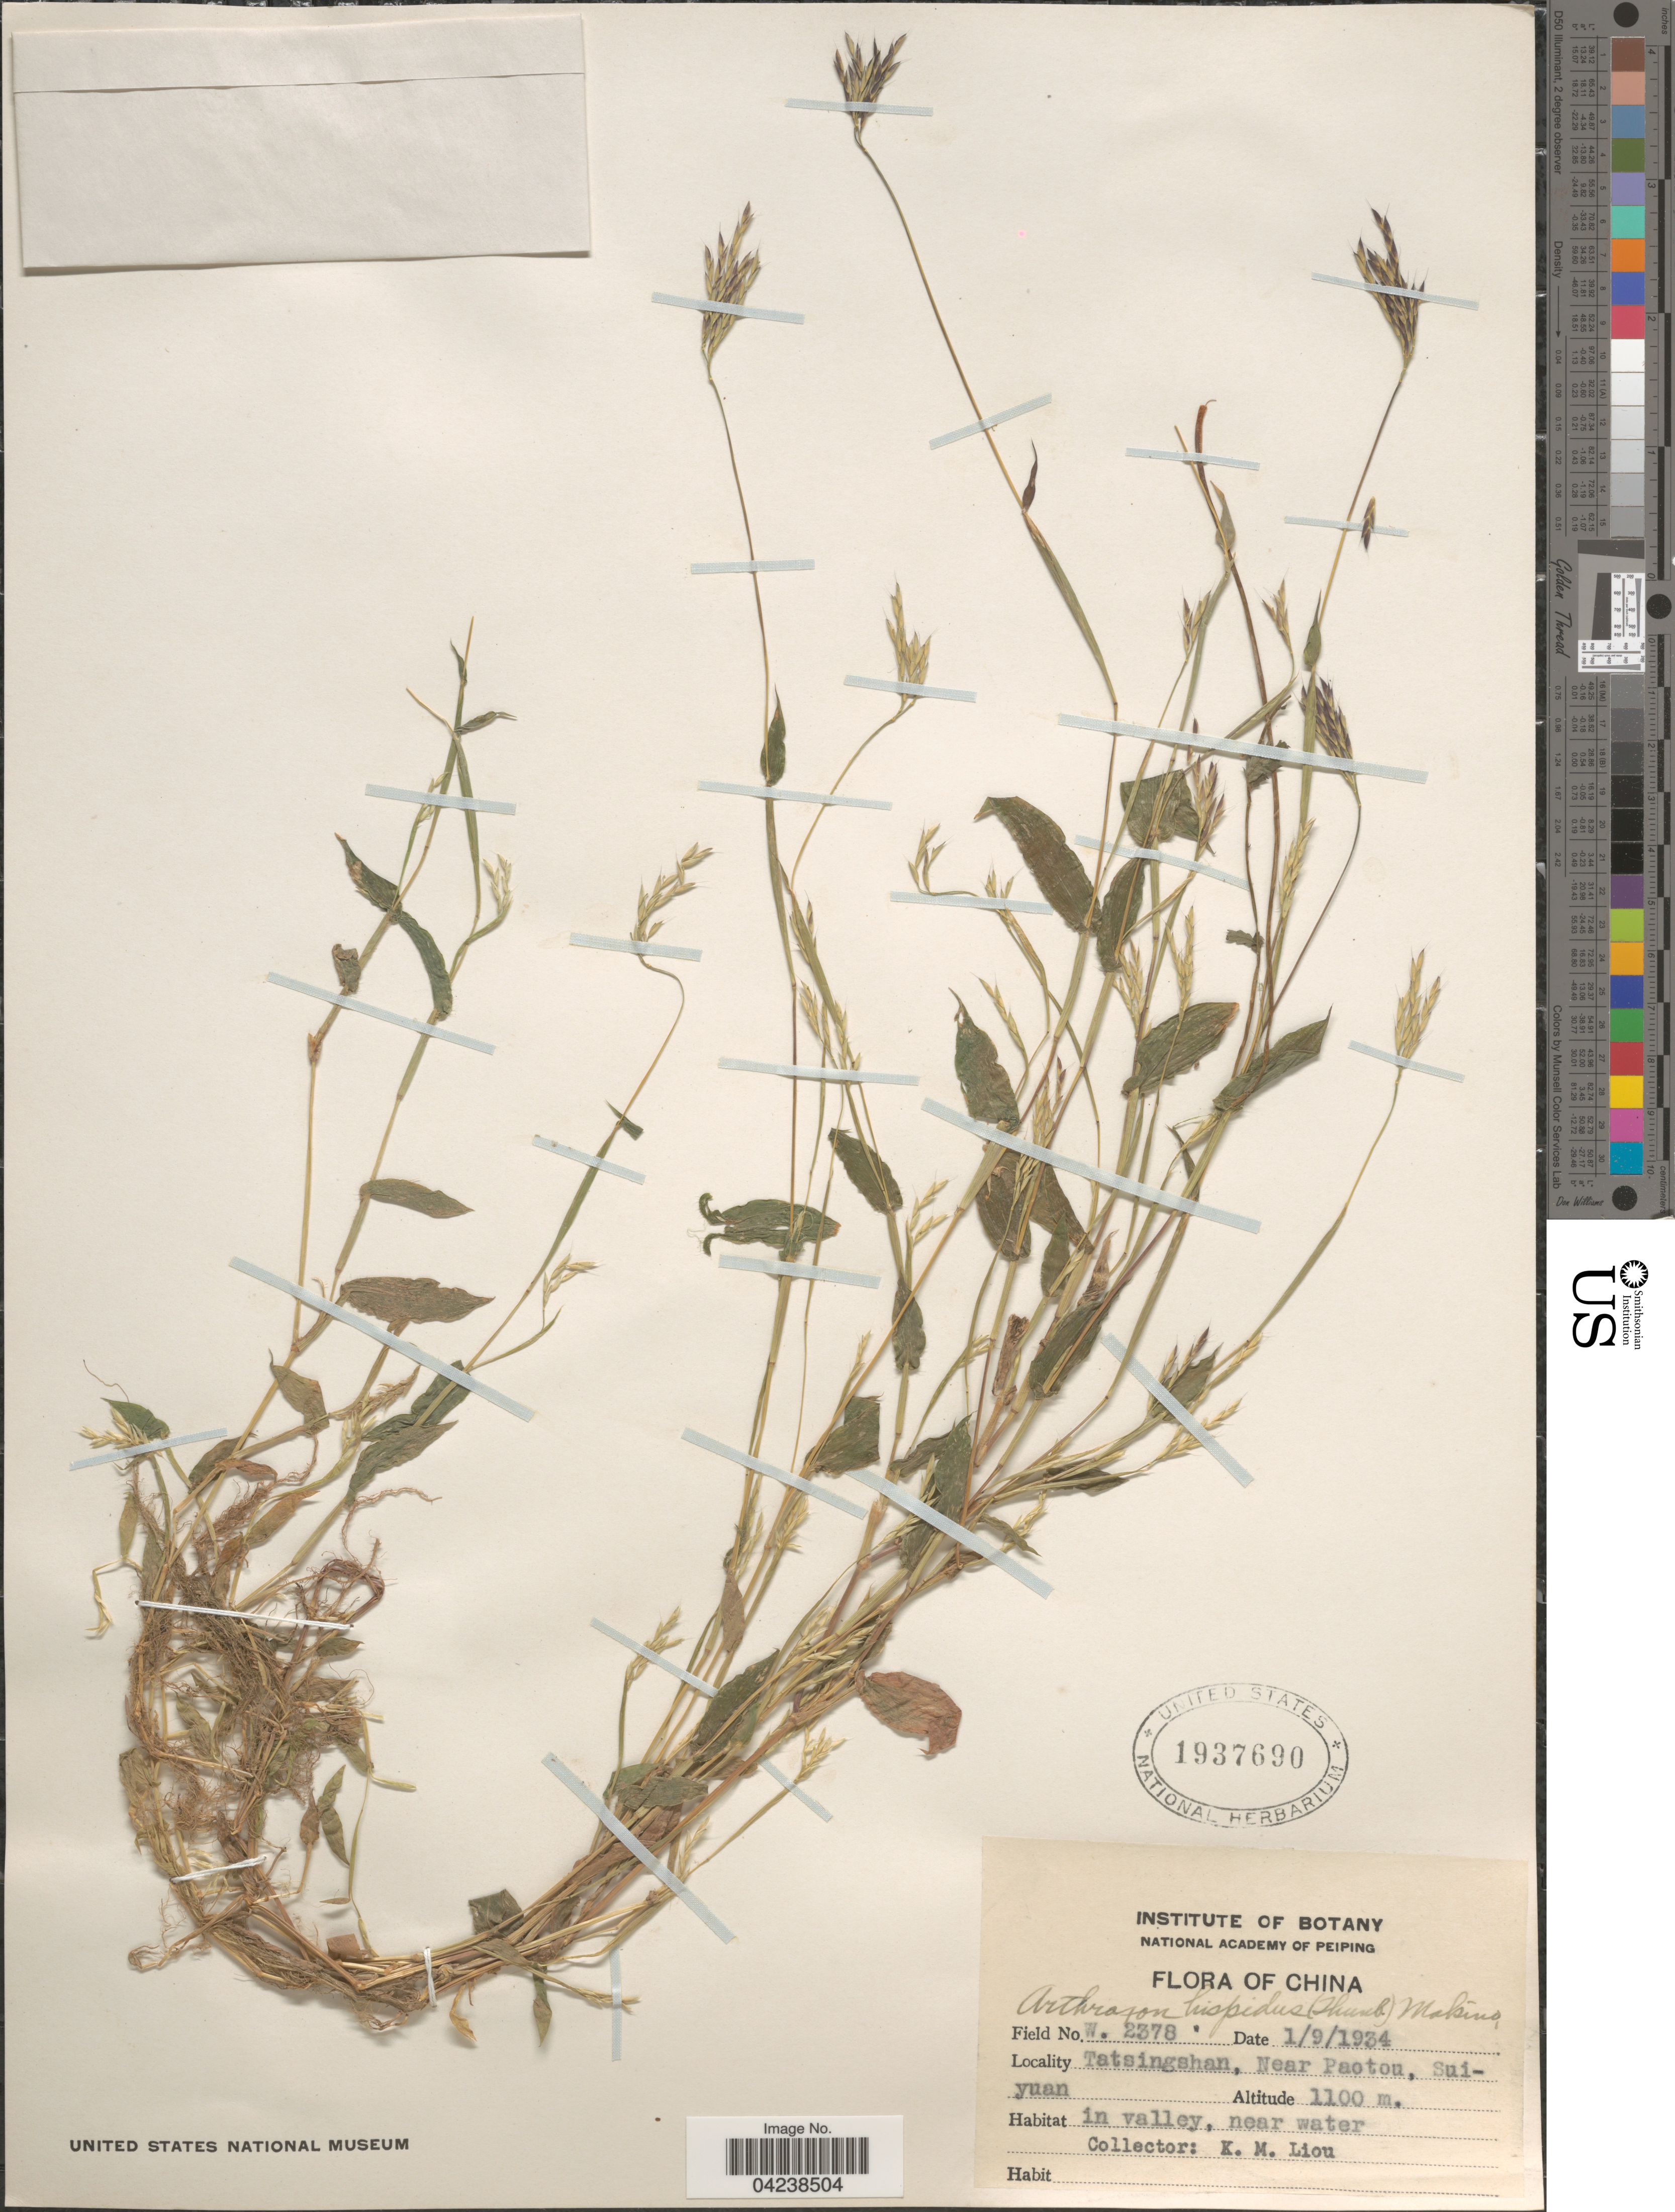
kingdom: Plantae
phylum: Tracheophyta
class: Liliopsida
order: Poales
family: Poaceae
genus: Arthraxon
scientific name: Arthraxon hispidus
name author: (Thunb.) Makino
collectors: K. M. Liou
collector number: W2378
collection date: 1934-09-01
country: China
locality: Tatsingshan, Near Paotou, Suiyuan. In valley, near water.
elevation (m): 1100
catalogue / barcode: US 1937690